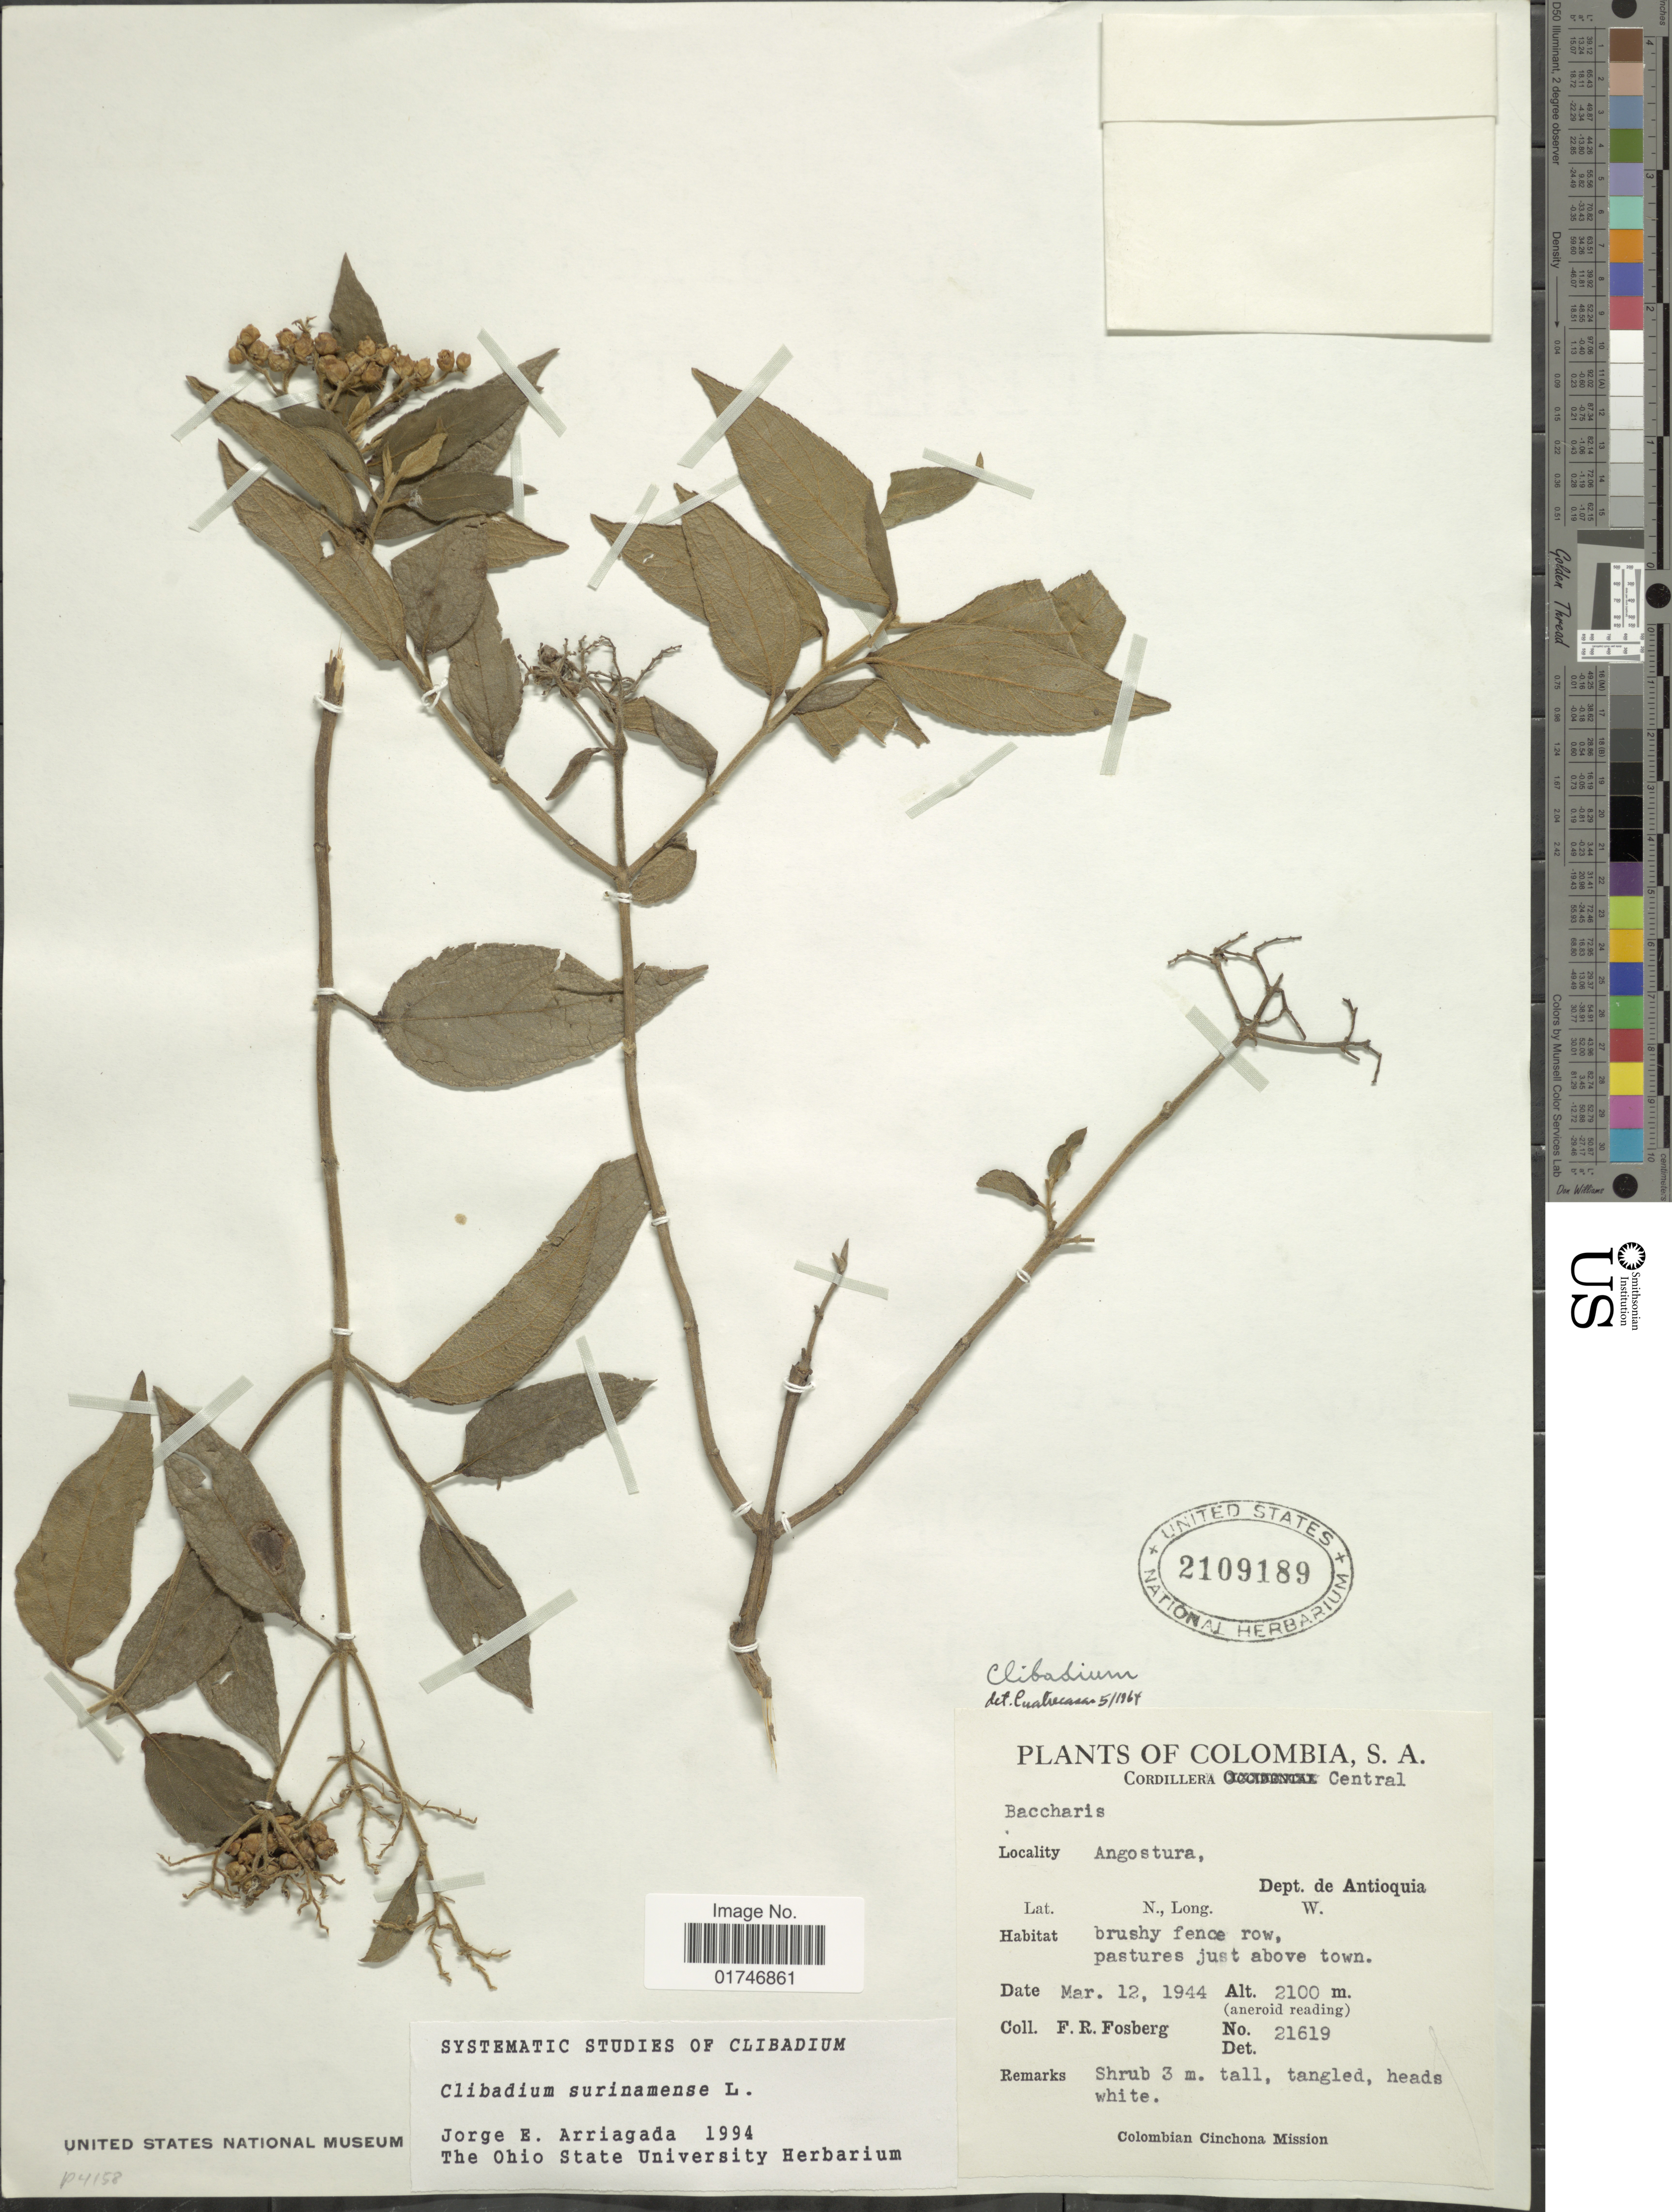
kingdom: Plantae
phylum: Tracheophyta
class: Magnoliopsida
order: Asterales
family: Asteraceae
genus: Clibadium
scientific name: Clibadium surinamense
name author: L.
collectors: F. R. Fosberg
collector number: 21619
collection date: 1944-03-12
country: Colombia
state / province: Antioquia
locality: Cordillera Central. Angostura, Dept. de Antioquia.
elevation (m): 2100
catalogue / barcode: US 2109189